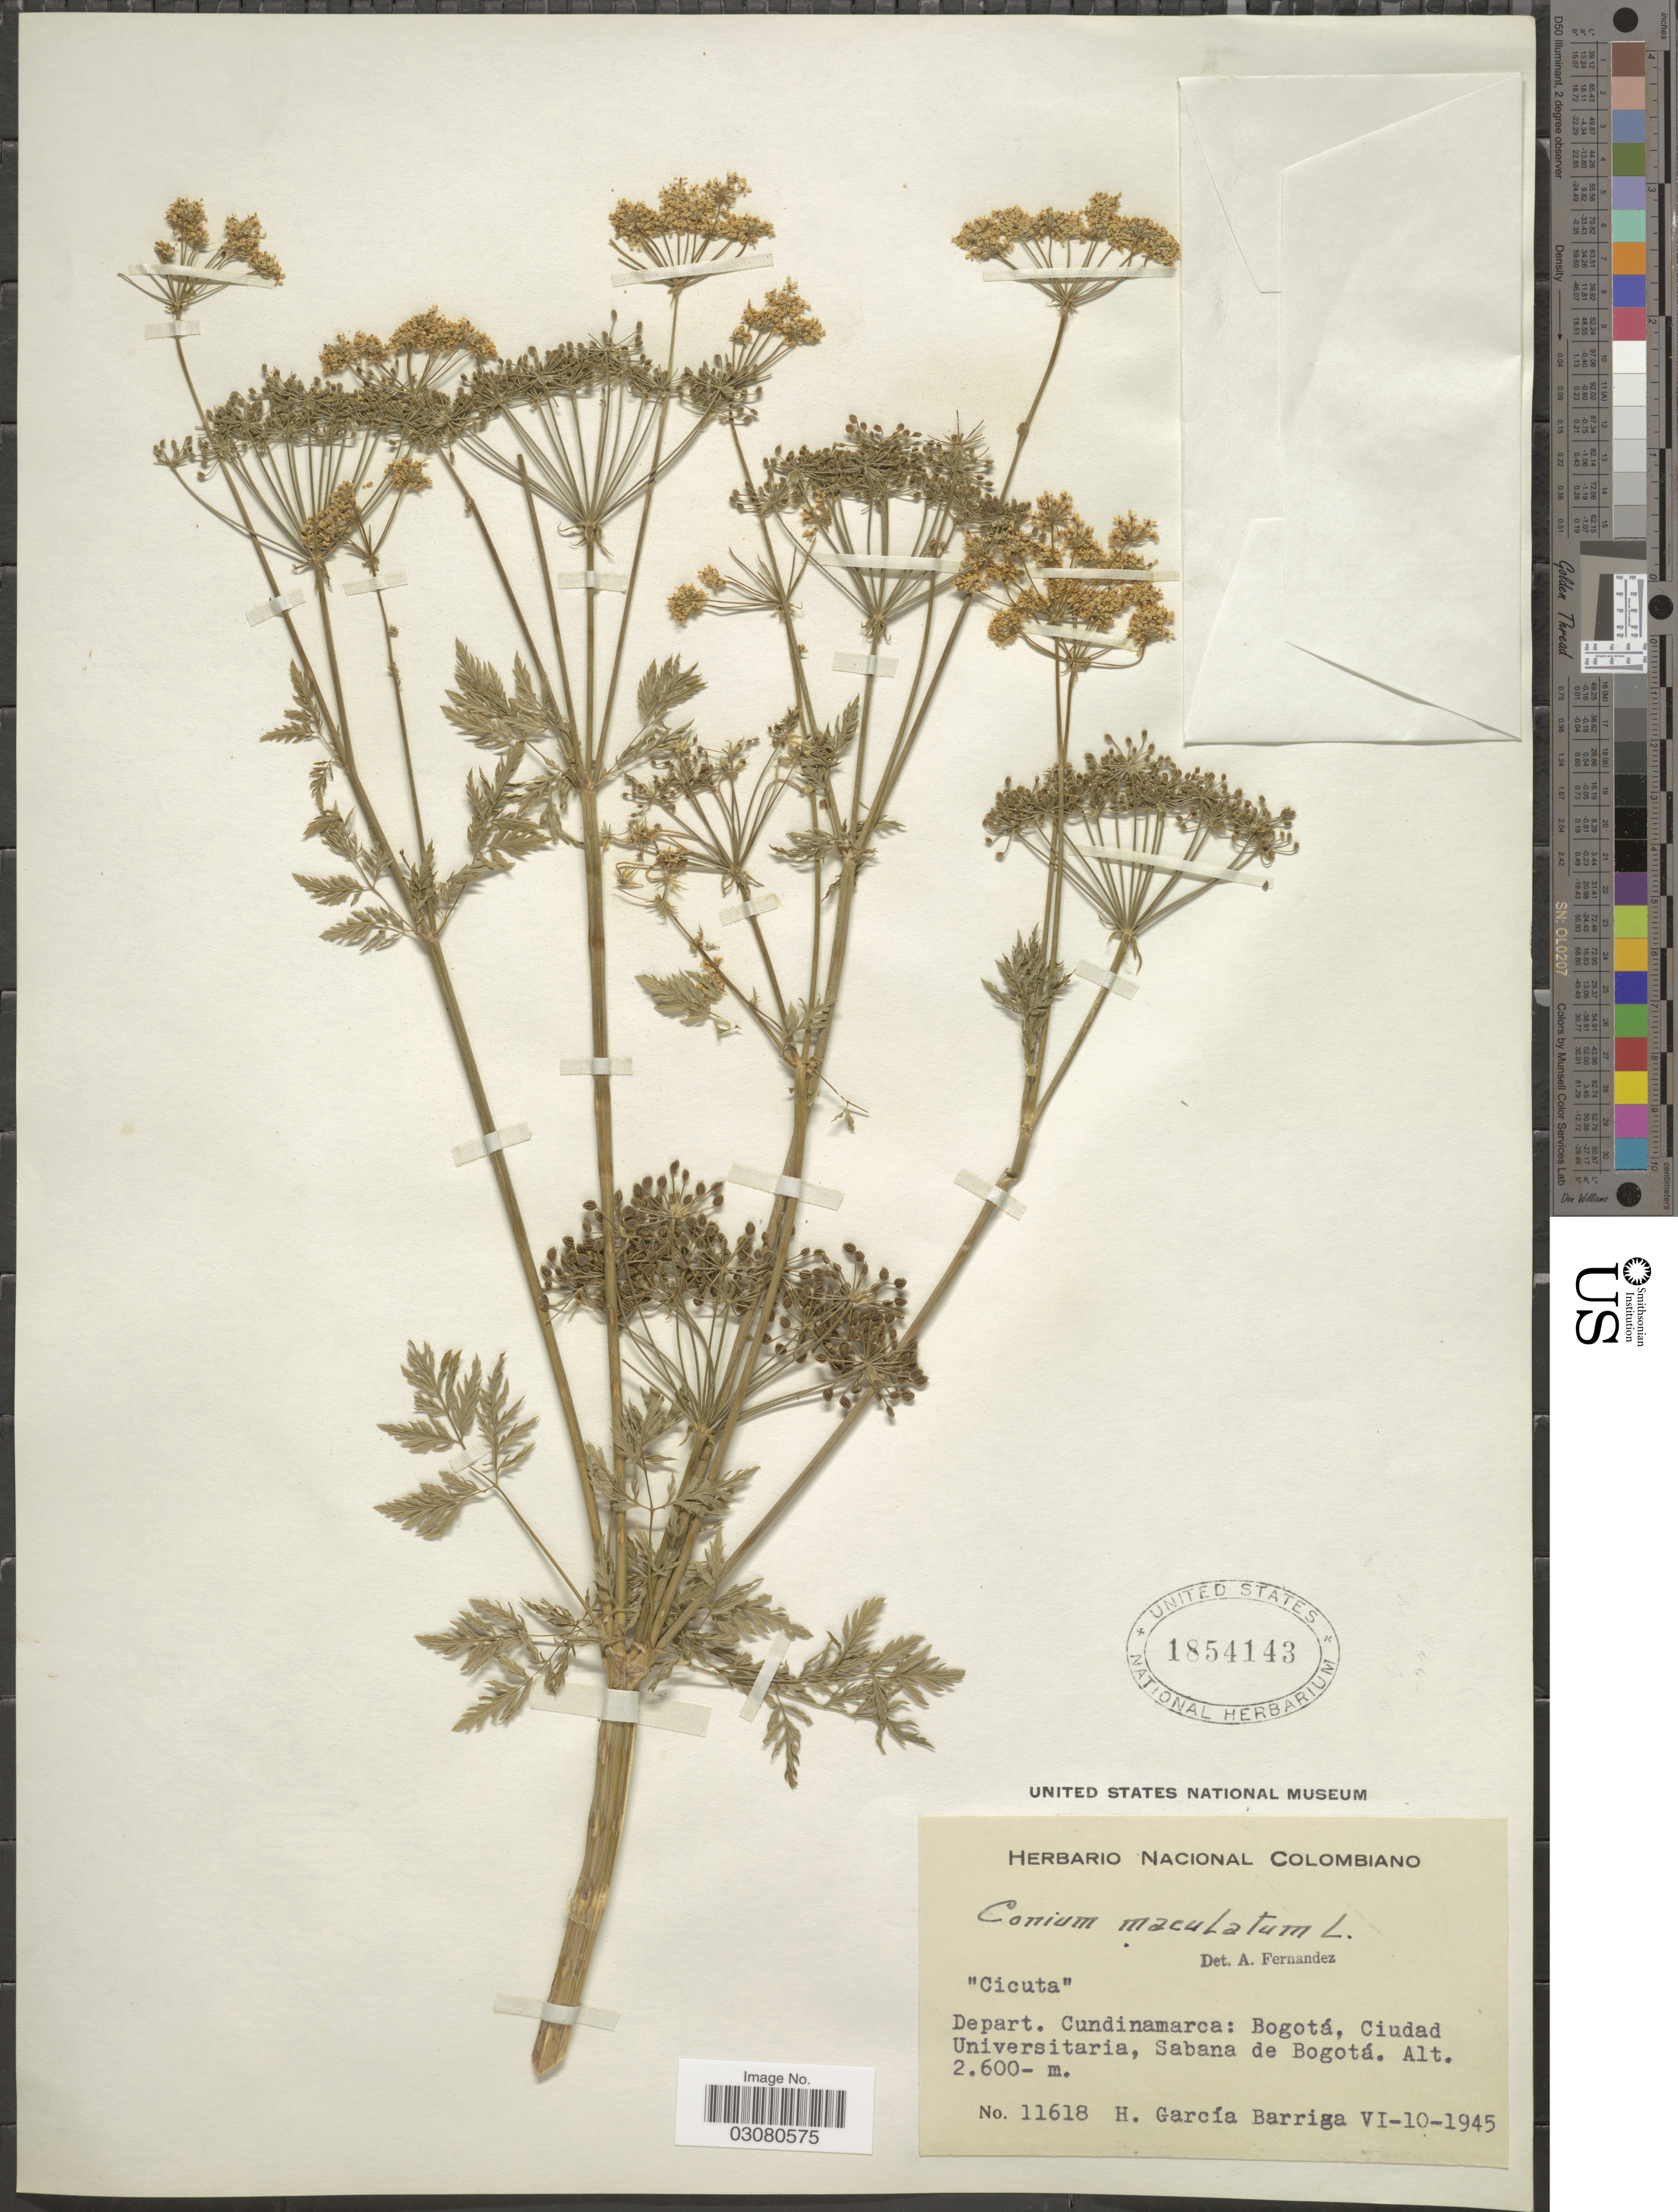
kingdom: Plantae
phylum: Tracheophyta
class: Magnoliopsida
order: Apiales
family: Apiaceae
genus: Conium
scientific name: Conium maculatum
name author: L.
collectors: H. García Barriga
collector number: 11618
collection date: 1945-06-10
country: Colombia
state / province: Cundinamarca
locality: Depart. Cundinamarca: Bogotá, Ciudad Universitaria, Sabana de Bogotá.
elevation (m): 2600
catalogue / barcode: US 1854143